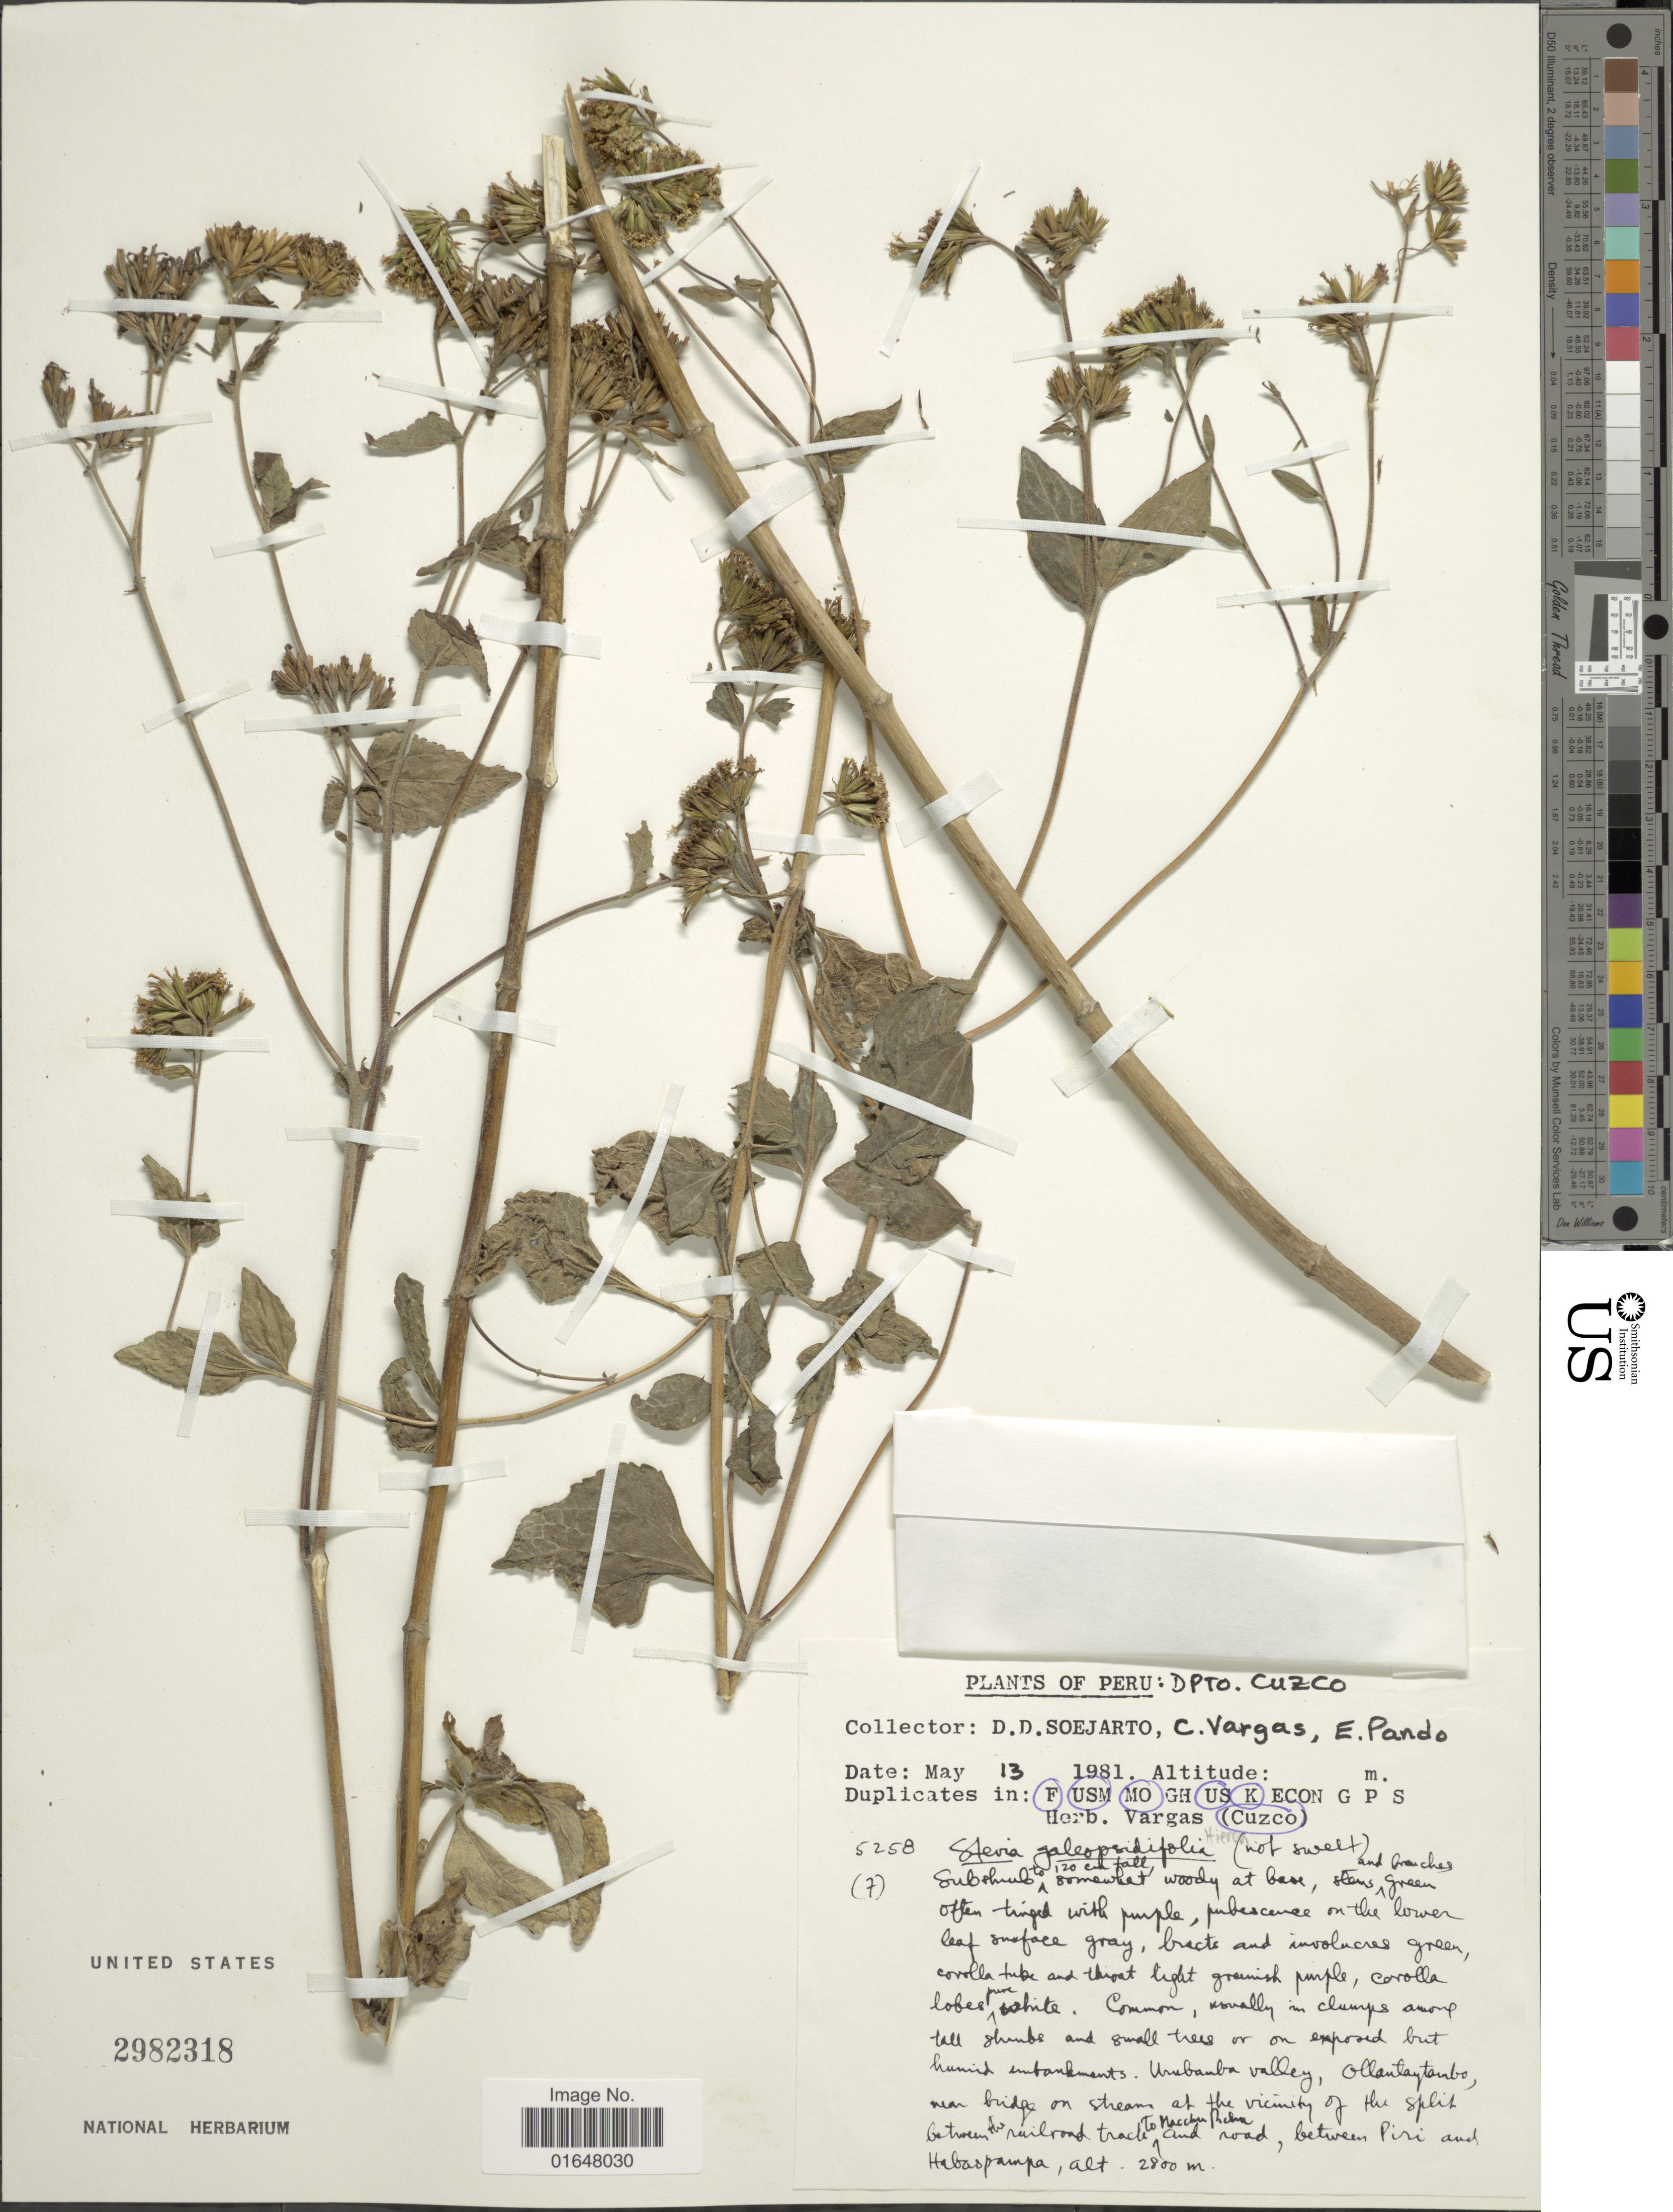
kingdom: Plantae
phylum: Tracheophyta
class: Magnoliopsida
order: Asterales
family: Asteraceae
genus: Stevia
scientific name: Stevia galeopsidifolia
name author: Hieron.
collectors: C. Vargas & E. Pando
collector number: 5258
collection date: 1981-05-13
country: Peru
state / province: Cusco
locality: Urubamba Valley, Ollantaytambo, near bridge on stream at the vicinity of the split between the railroad track to Machu Picchu and road between Piri and Habaspampa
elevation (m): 2800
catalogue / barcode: US 2982318